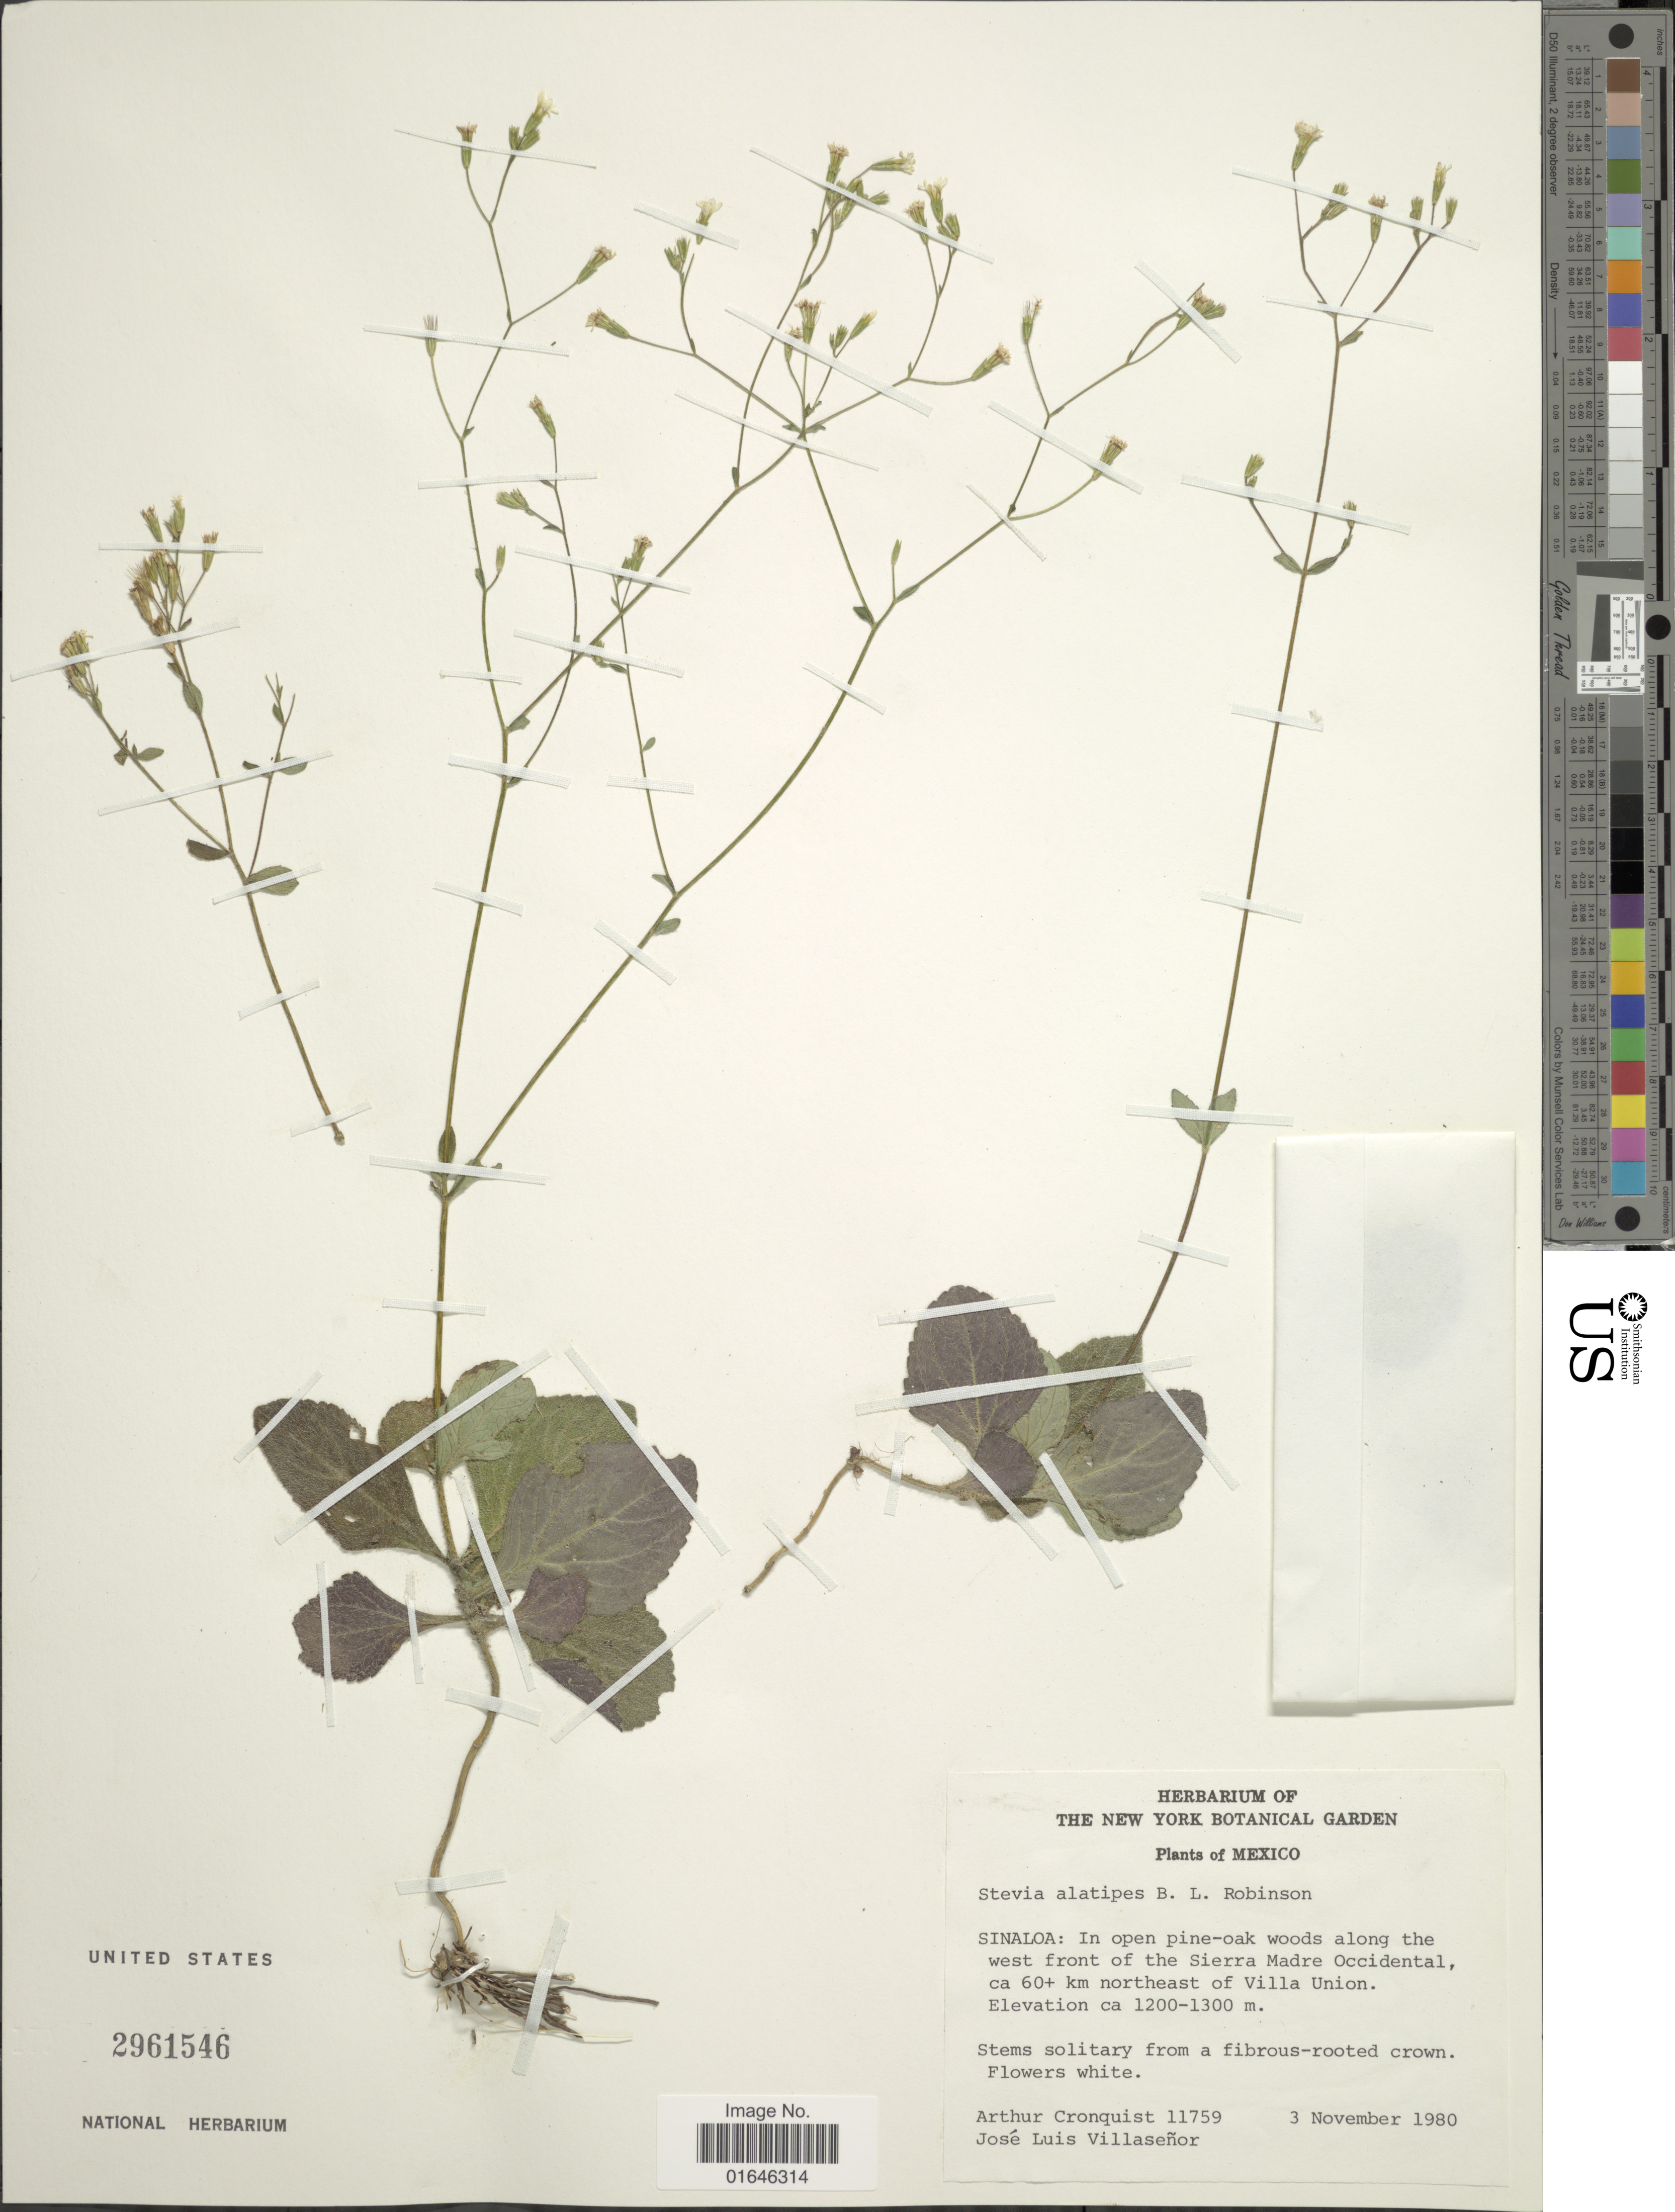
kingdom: Plantae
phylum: Tracheophyta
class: Magnoliopsida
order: Asterales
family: Asteraceae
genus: Stevia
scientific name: Stevia alatipes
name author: B.L. Rob.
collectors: A. J. Cronquist & J. L. Villasenor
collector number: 11759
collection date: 1980-11-03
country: Mexico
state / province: Sinaloa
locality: In open pine-oak woods along the west front of the Sierra Madre Occidental, ca 60 + km northeast of Villa Union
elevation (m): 1200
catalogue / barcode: US 2961546